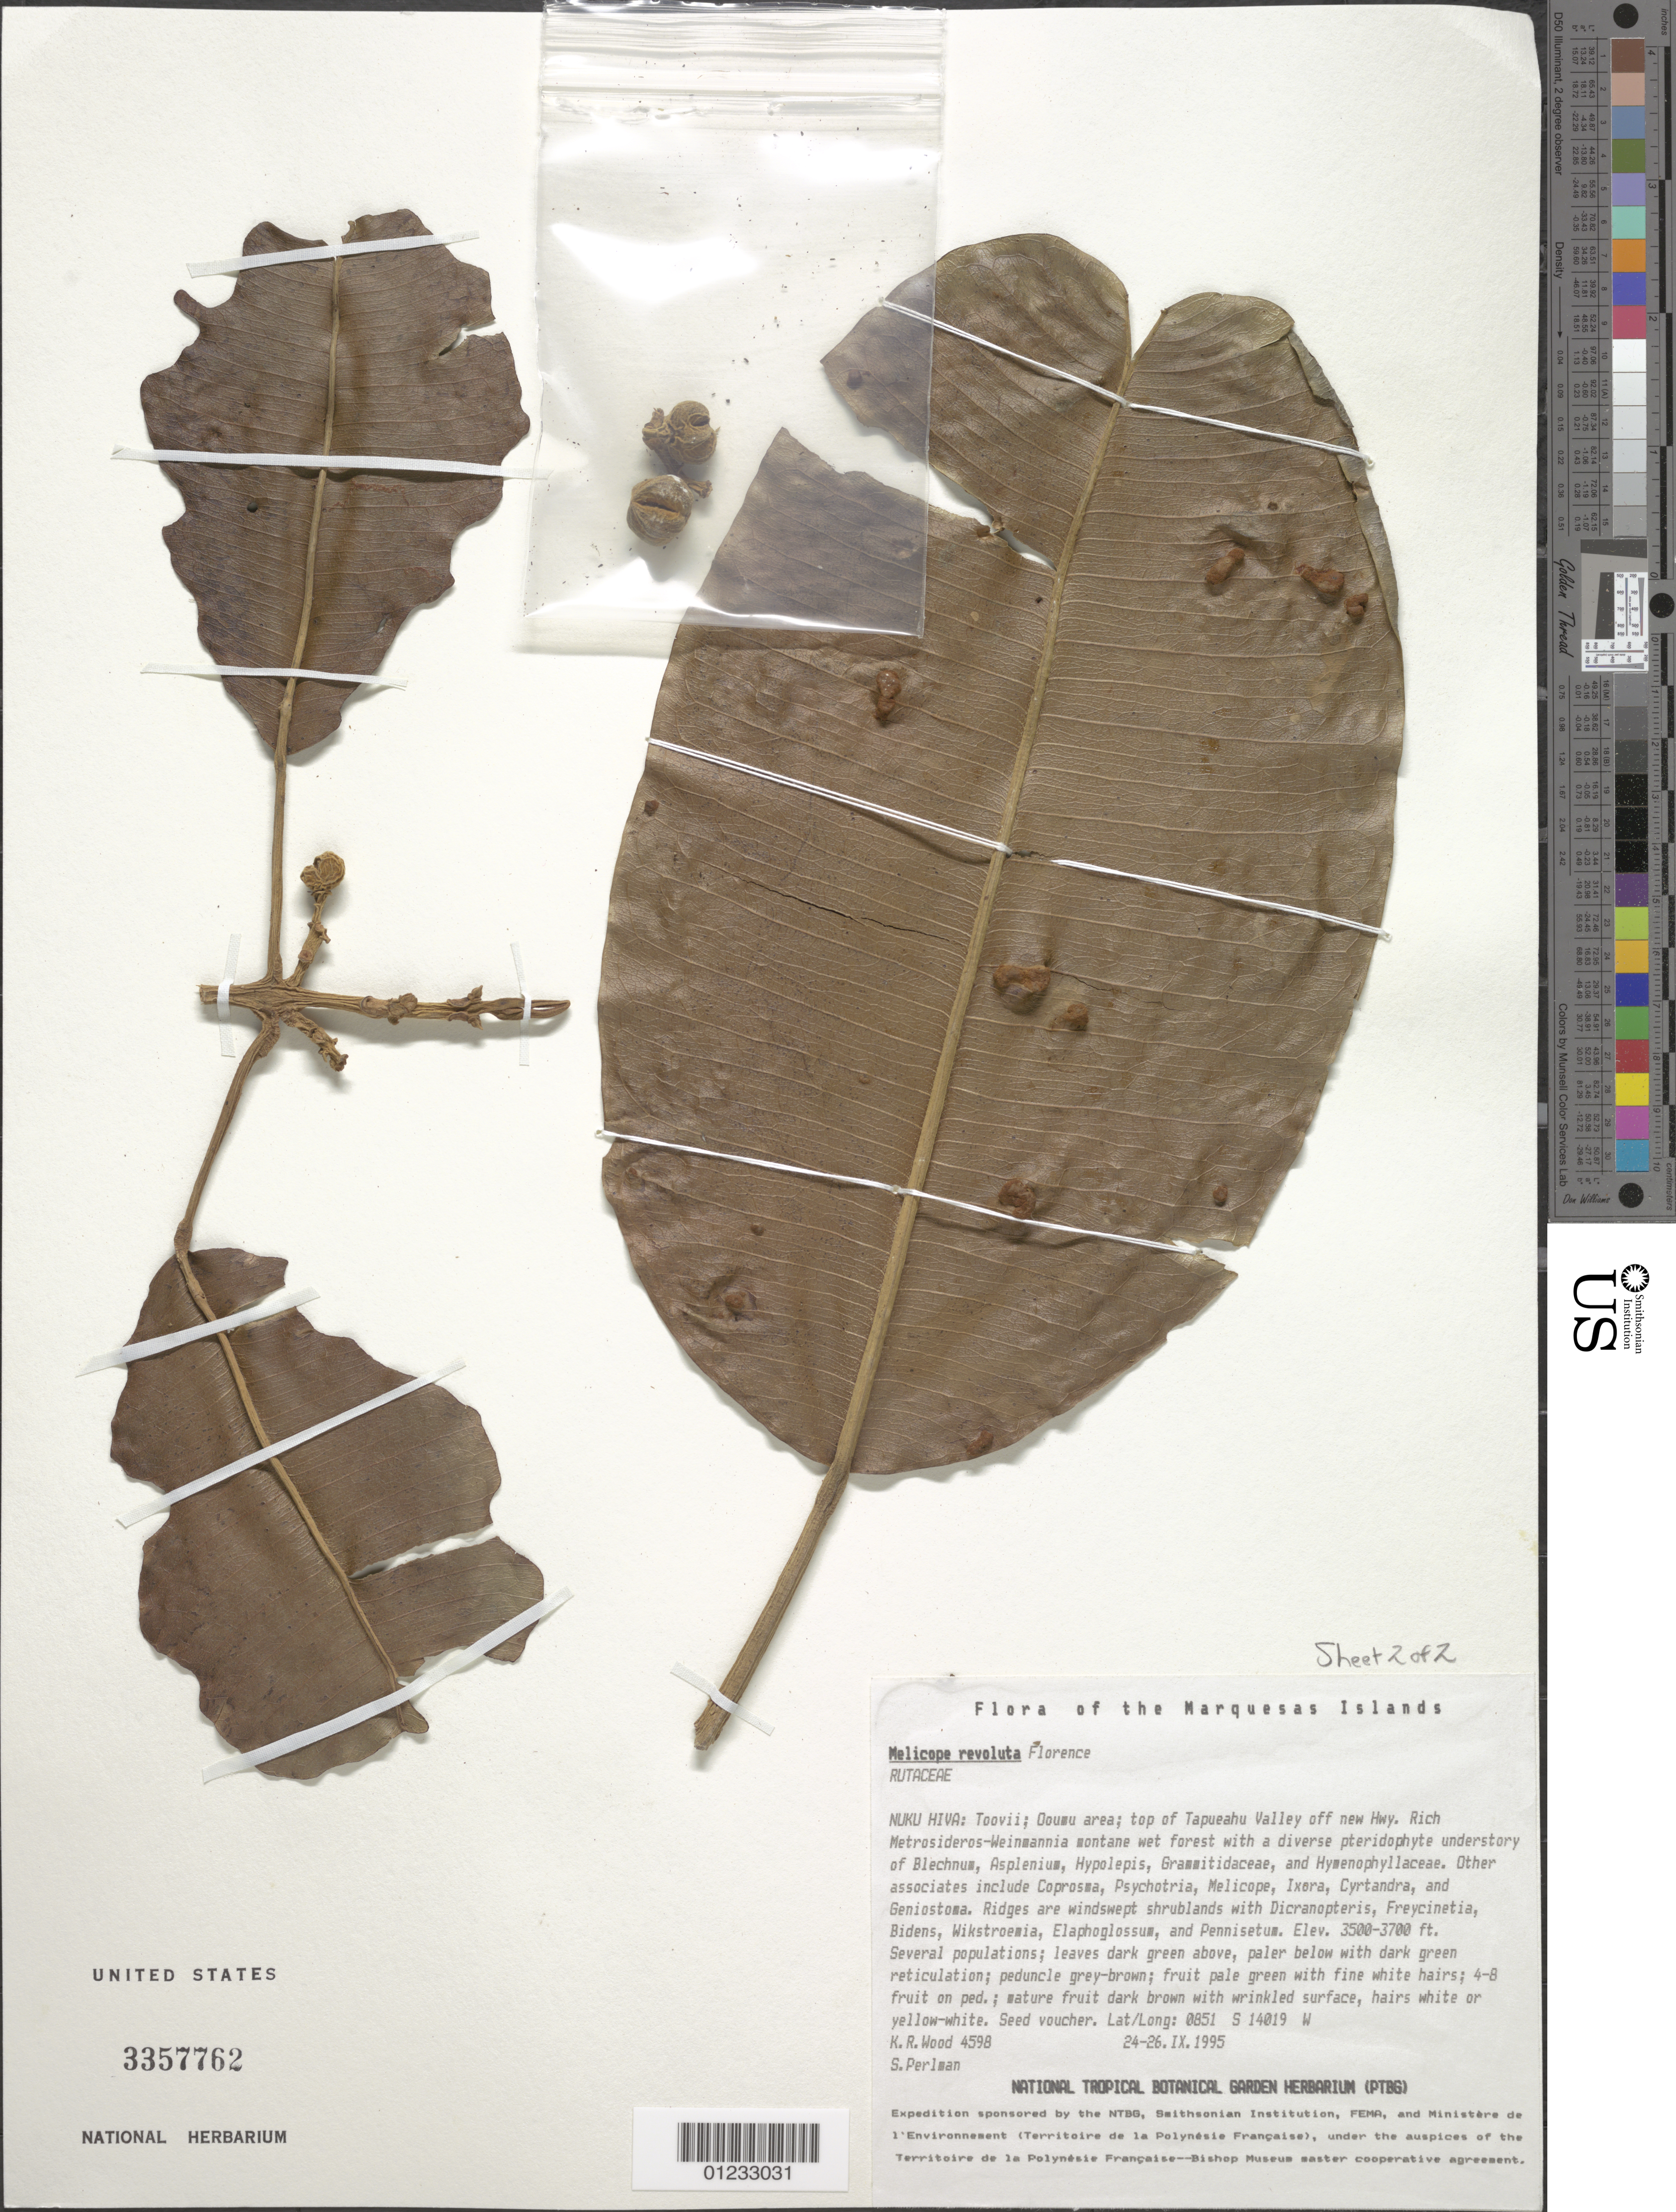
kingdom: Plantae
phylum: Tracheophyta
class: Magnoliopsida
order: Sapindales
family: Rutaceae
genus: Melicope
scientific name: Melicope revoluta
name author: J. Florence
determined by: Hartley, T. G.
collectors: K. R. Wood & S. P. Perlman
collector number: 4598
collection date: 1995-09-24/1995-09-26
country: French Polynesia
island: Nuku Hiva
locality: Toovii, Ooumu area, top of Tapueahu Valley off new hwy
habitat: Rich Metrosideros - Weinmannia montane wet forests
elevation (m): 1067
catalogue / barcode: US 3357762